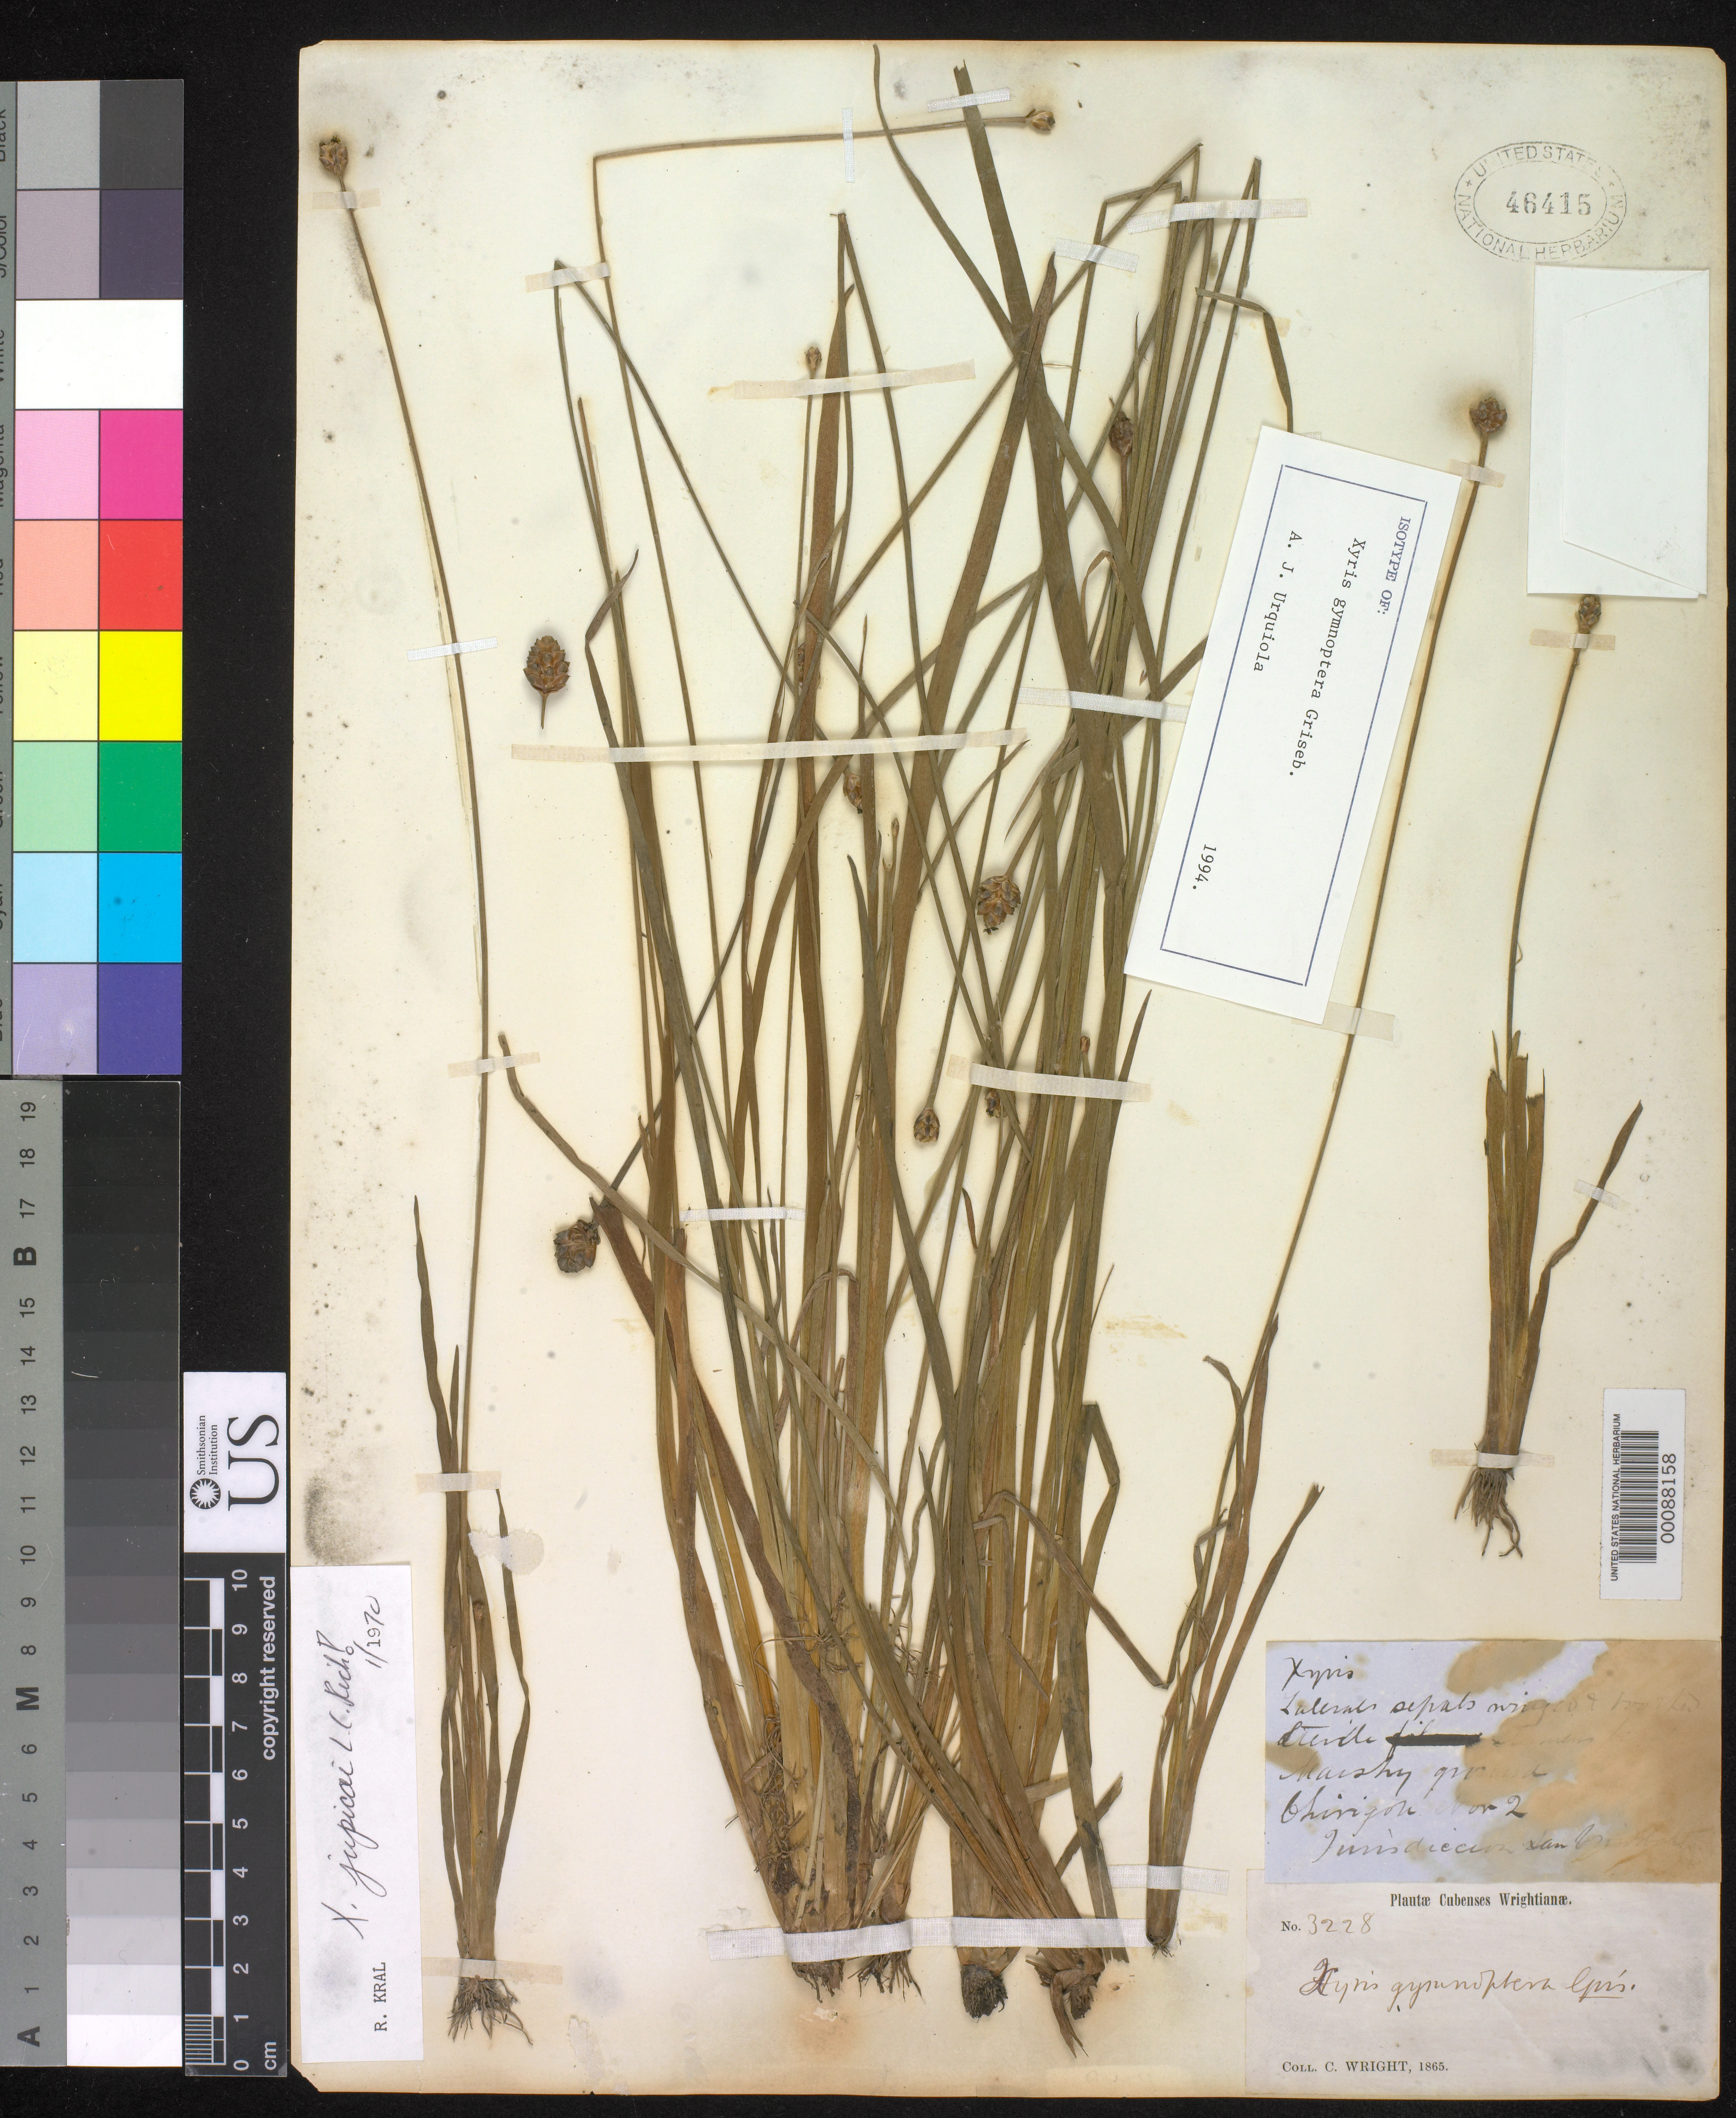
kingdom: Plantae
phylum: Tracheophyta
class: Liliopsida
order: Poales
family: Xyridaceae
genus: Xyris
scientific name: Xyris gymnoptera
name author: Griseb.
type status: Isotype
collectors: C. Wright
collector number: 3228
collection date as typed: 1865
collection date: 1865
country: Cuba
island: Greater Antilles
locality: Western section.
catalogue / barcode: US 46415